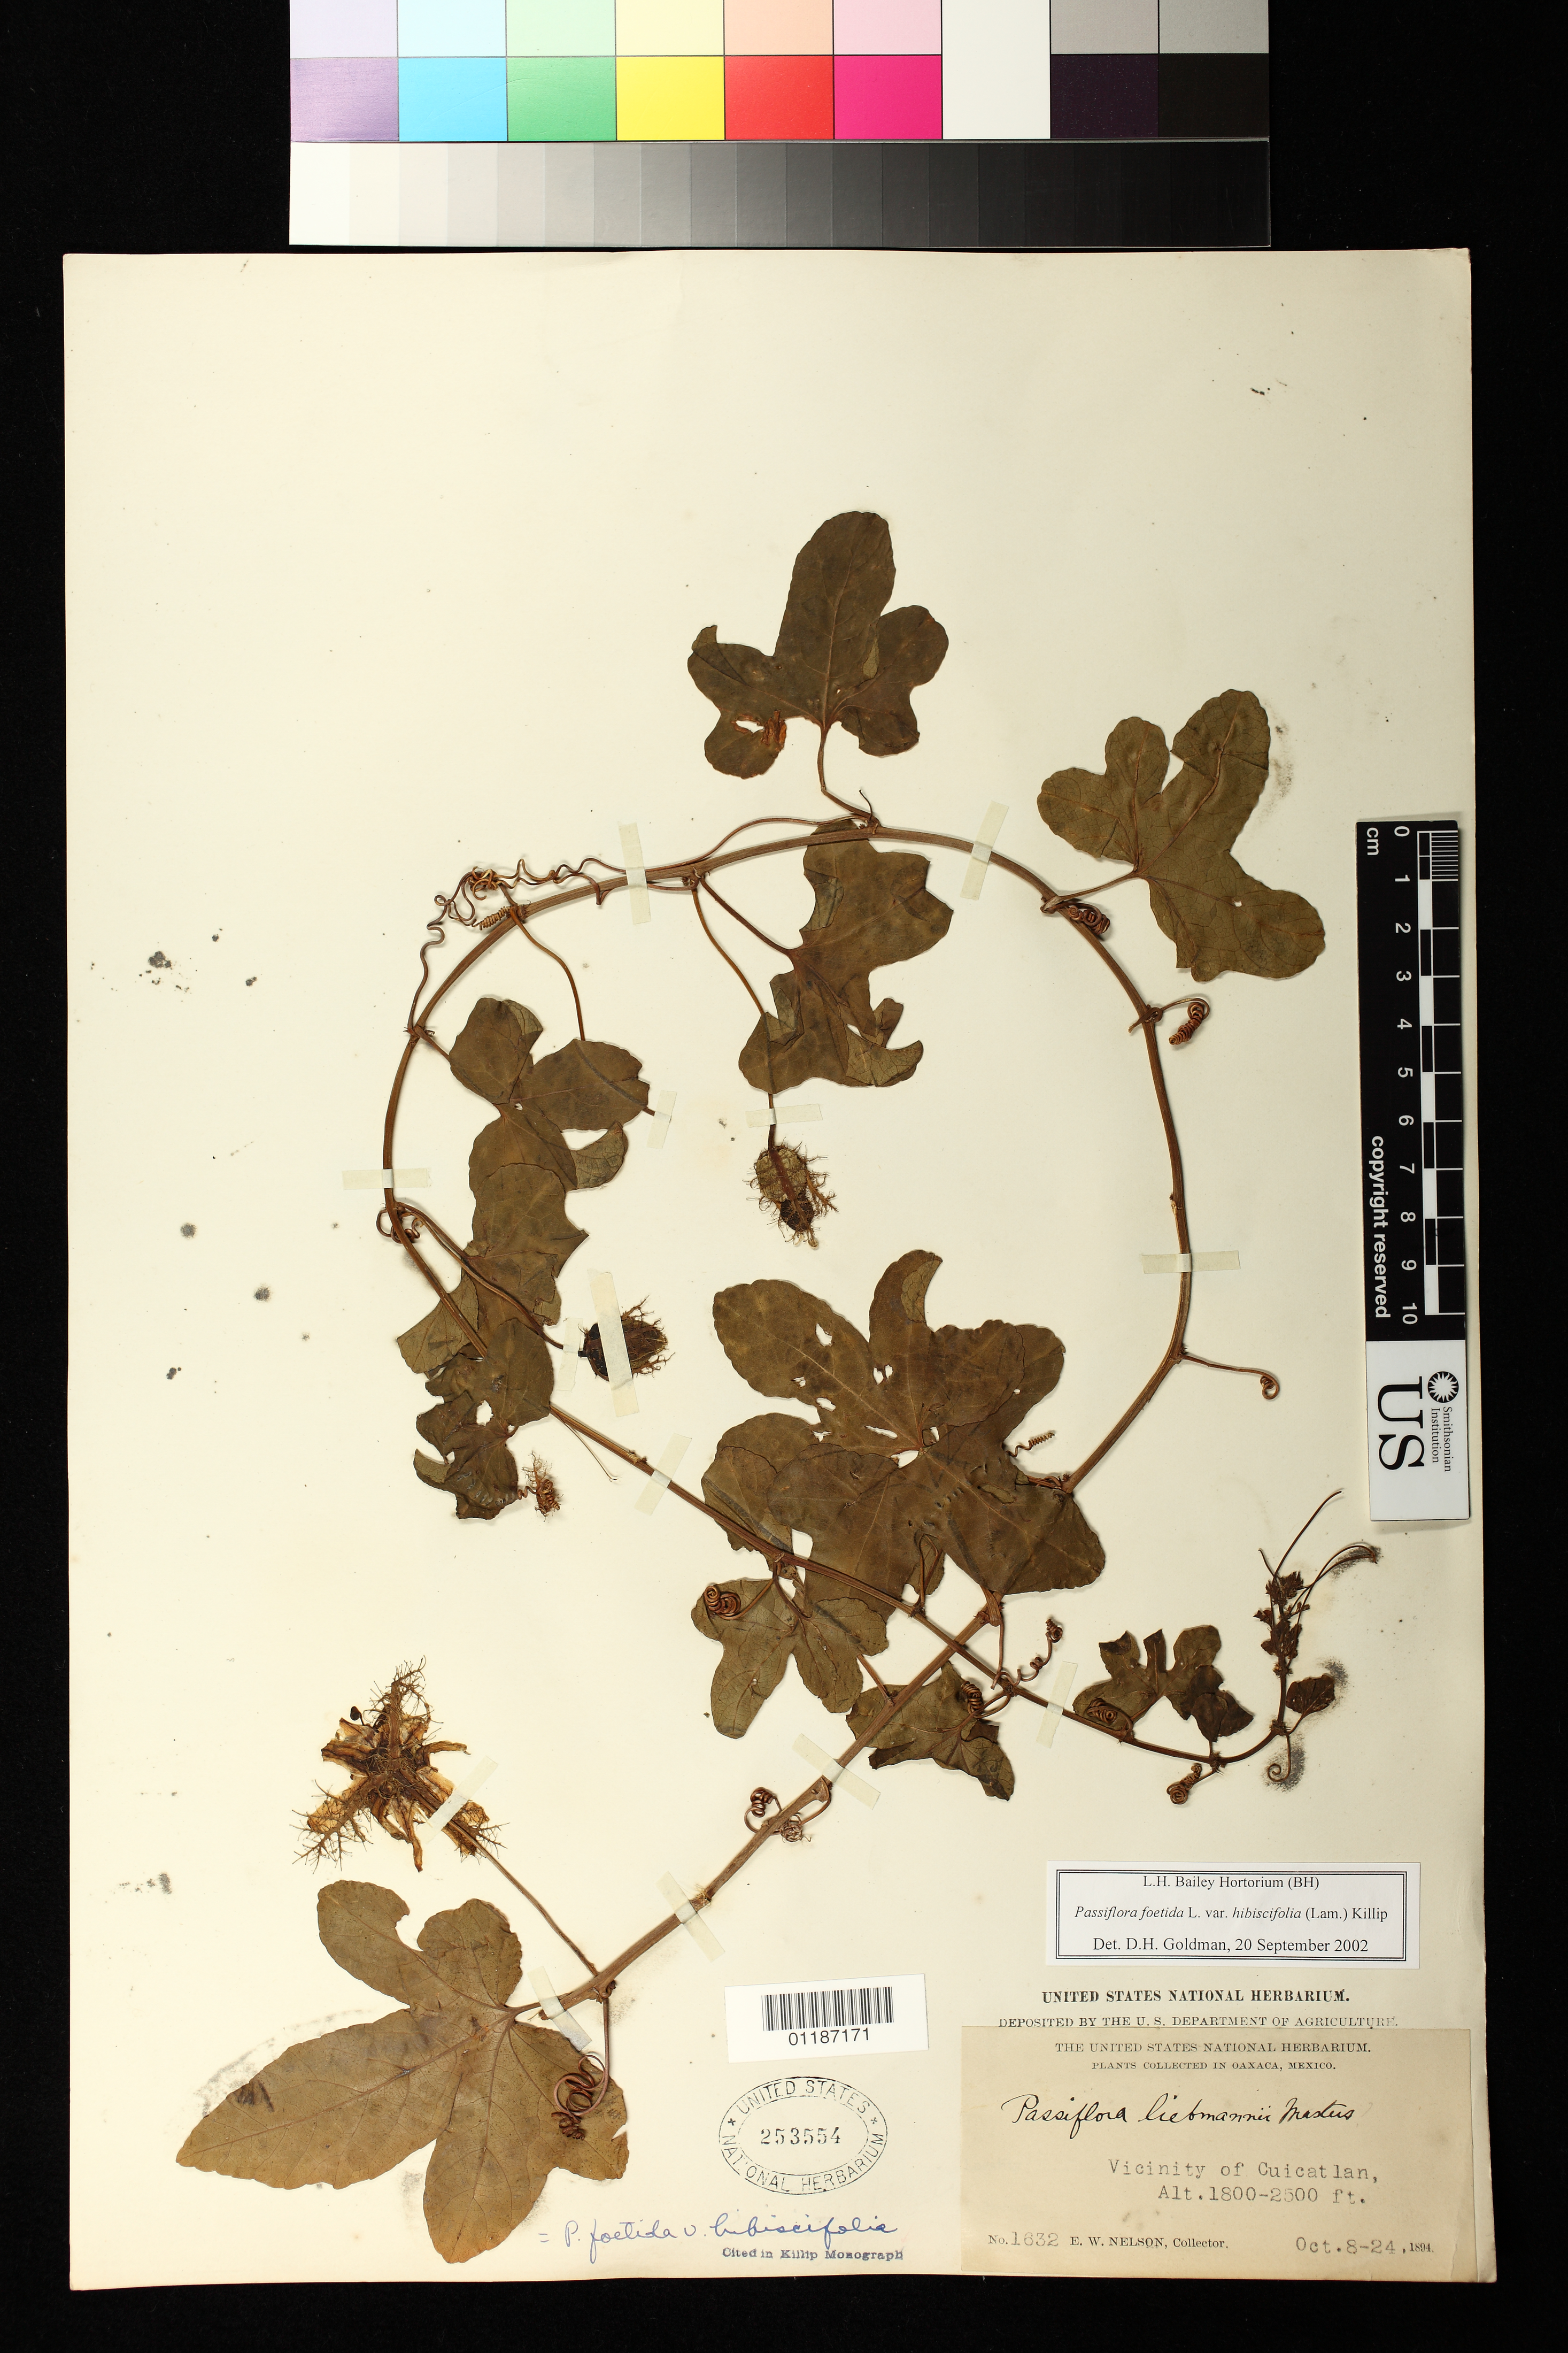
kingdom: Plantae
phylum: Tracheophyta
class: Magnoliopsida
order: Malpighiales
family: Passifloraceae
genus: Passiflora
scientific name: Passiflora foetida var. hibiscifolia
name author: L.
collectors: E. W. Nelson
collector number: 1632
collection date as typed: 08 Oct 1894 to 24 Oct 1894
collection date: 1894-10-08/1894-10-24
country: Mexico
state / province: Oaxaca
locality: Vicinity of Cuicatlan.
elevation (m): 549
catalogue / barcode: US 253554